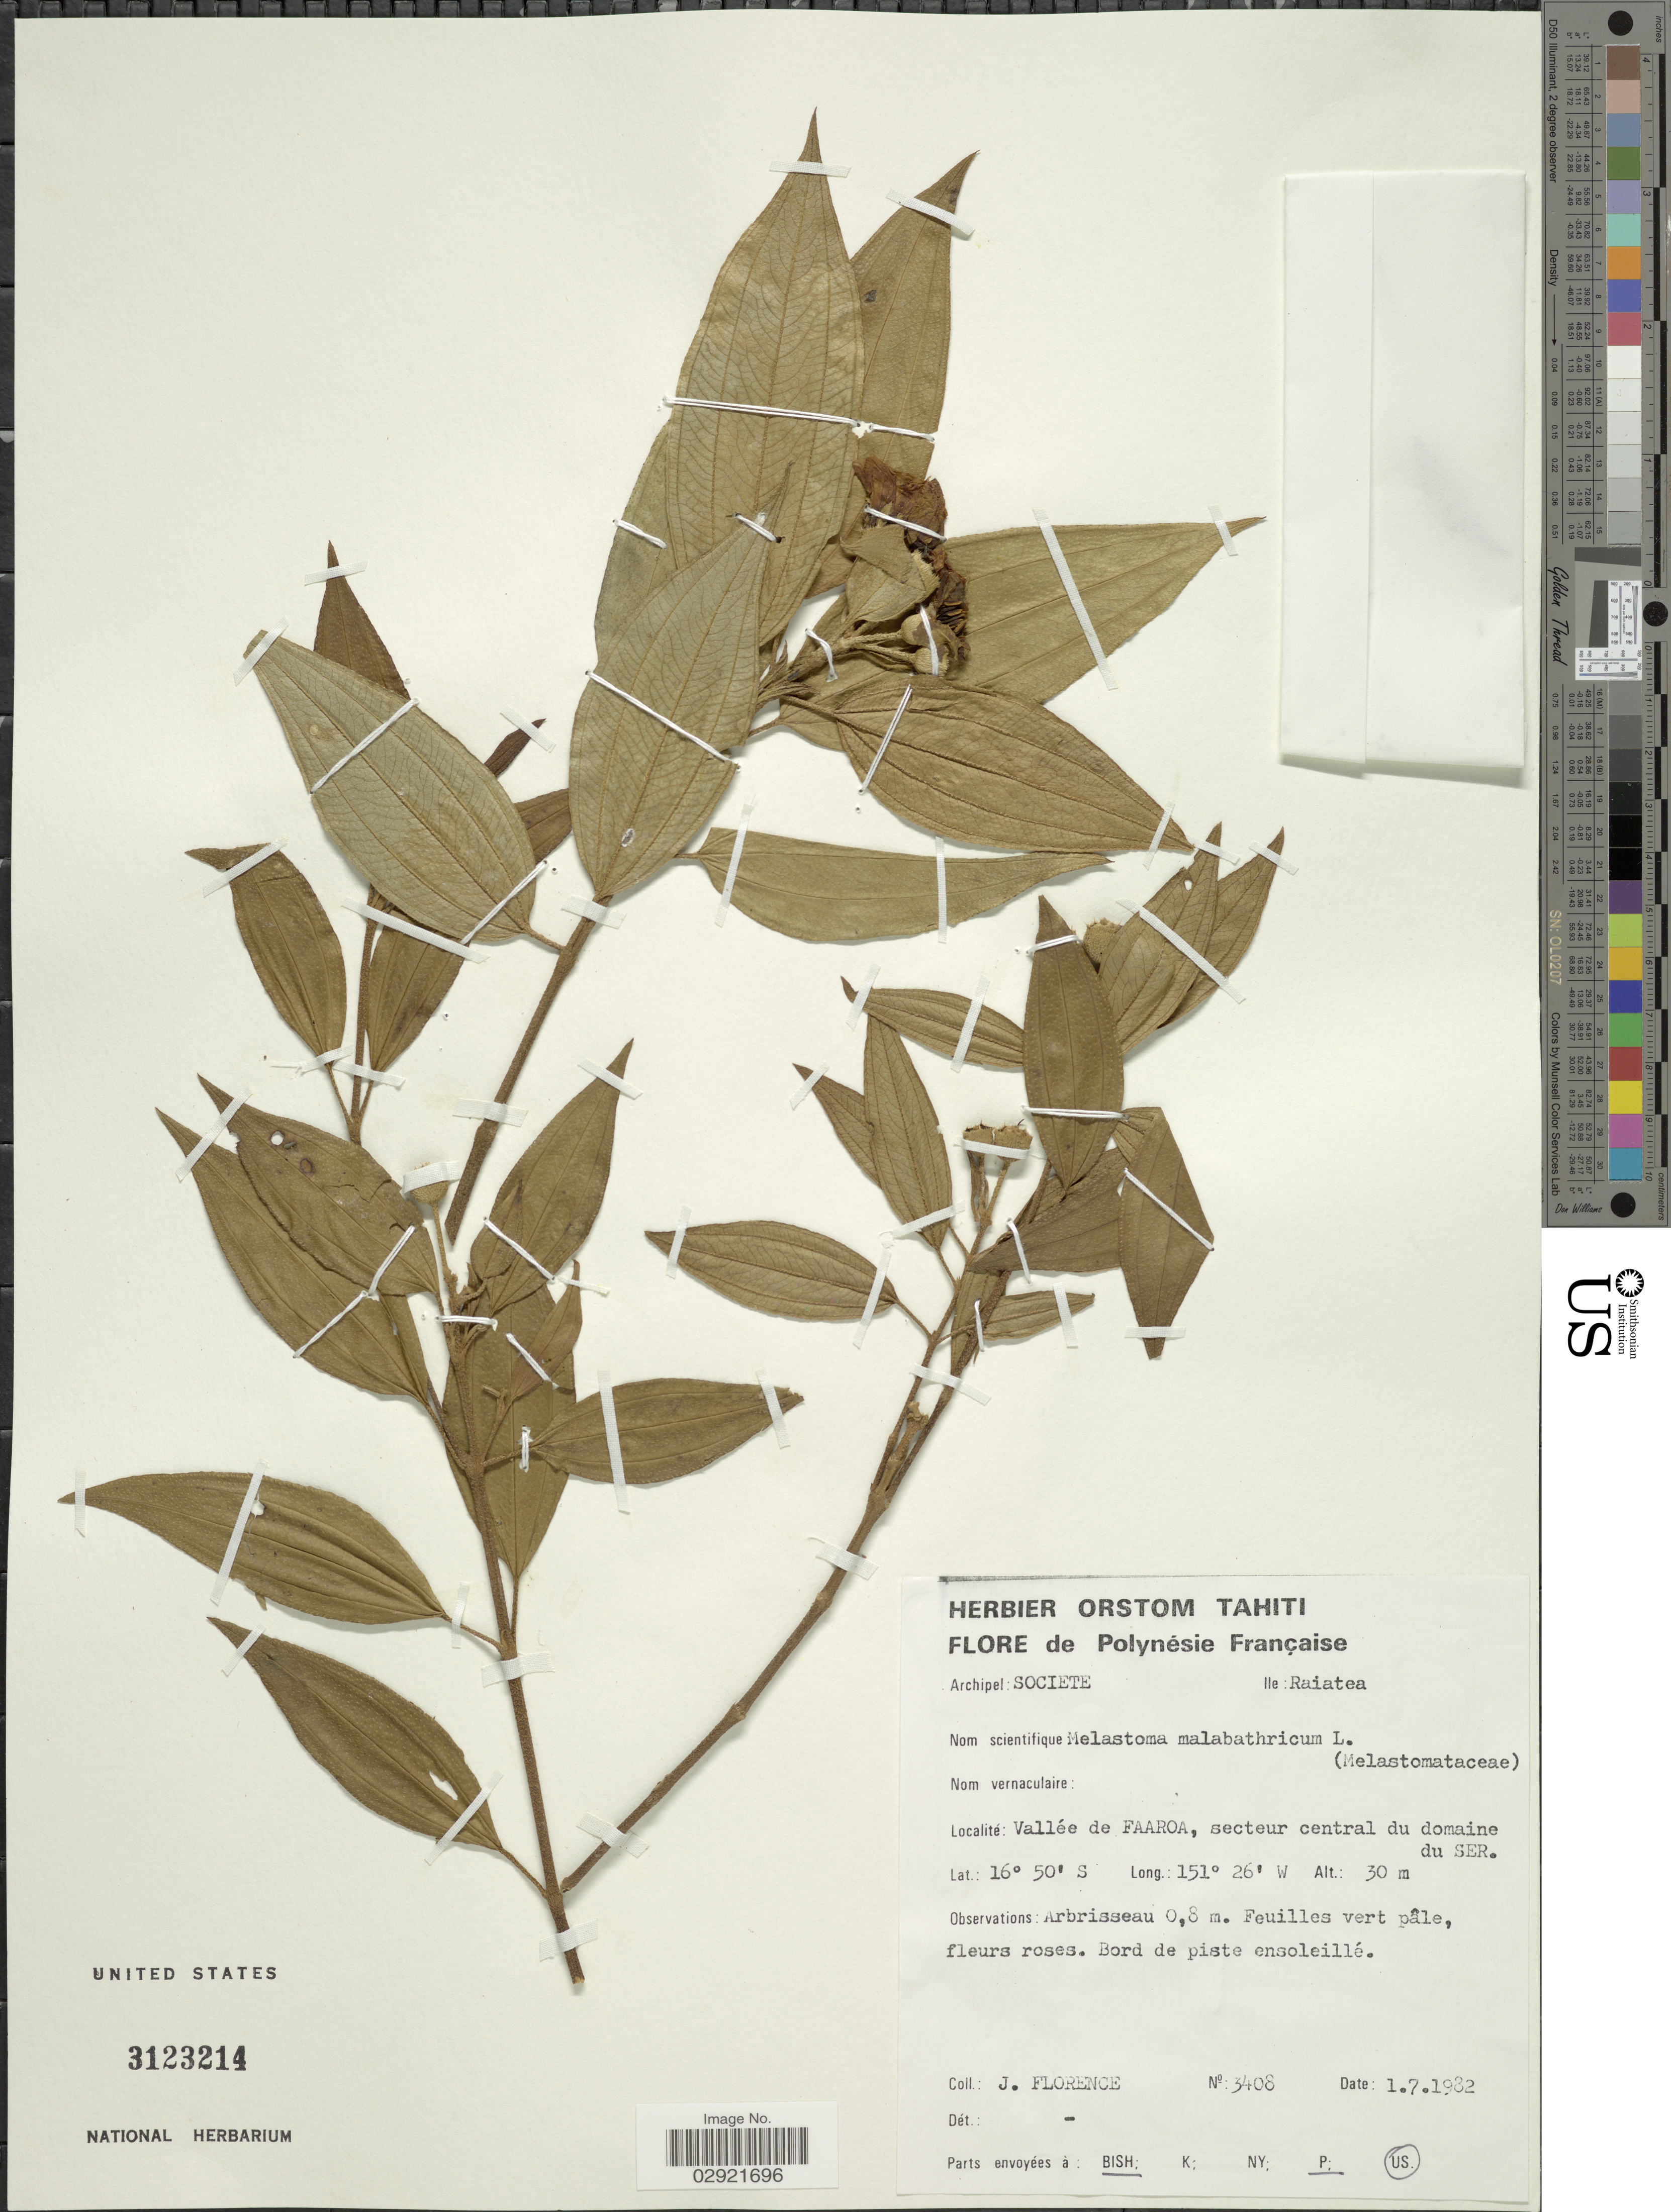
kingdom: Plantae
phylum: Tracheophyta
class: Magnoliopsida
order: Myrtales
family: Melastomataceae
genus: Melastoma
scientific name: Melastoma malabathricum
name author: L.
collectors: J. Florence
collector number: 3408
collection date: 1982-07-01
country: French Polynesia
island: Raiatea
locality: Archipel: Societe. Ile: Raiatea. Vallée de Faaroa, secteur central du domaine du Ser.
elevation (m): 30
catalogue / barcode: US 3123214